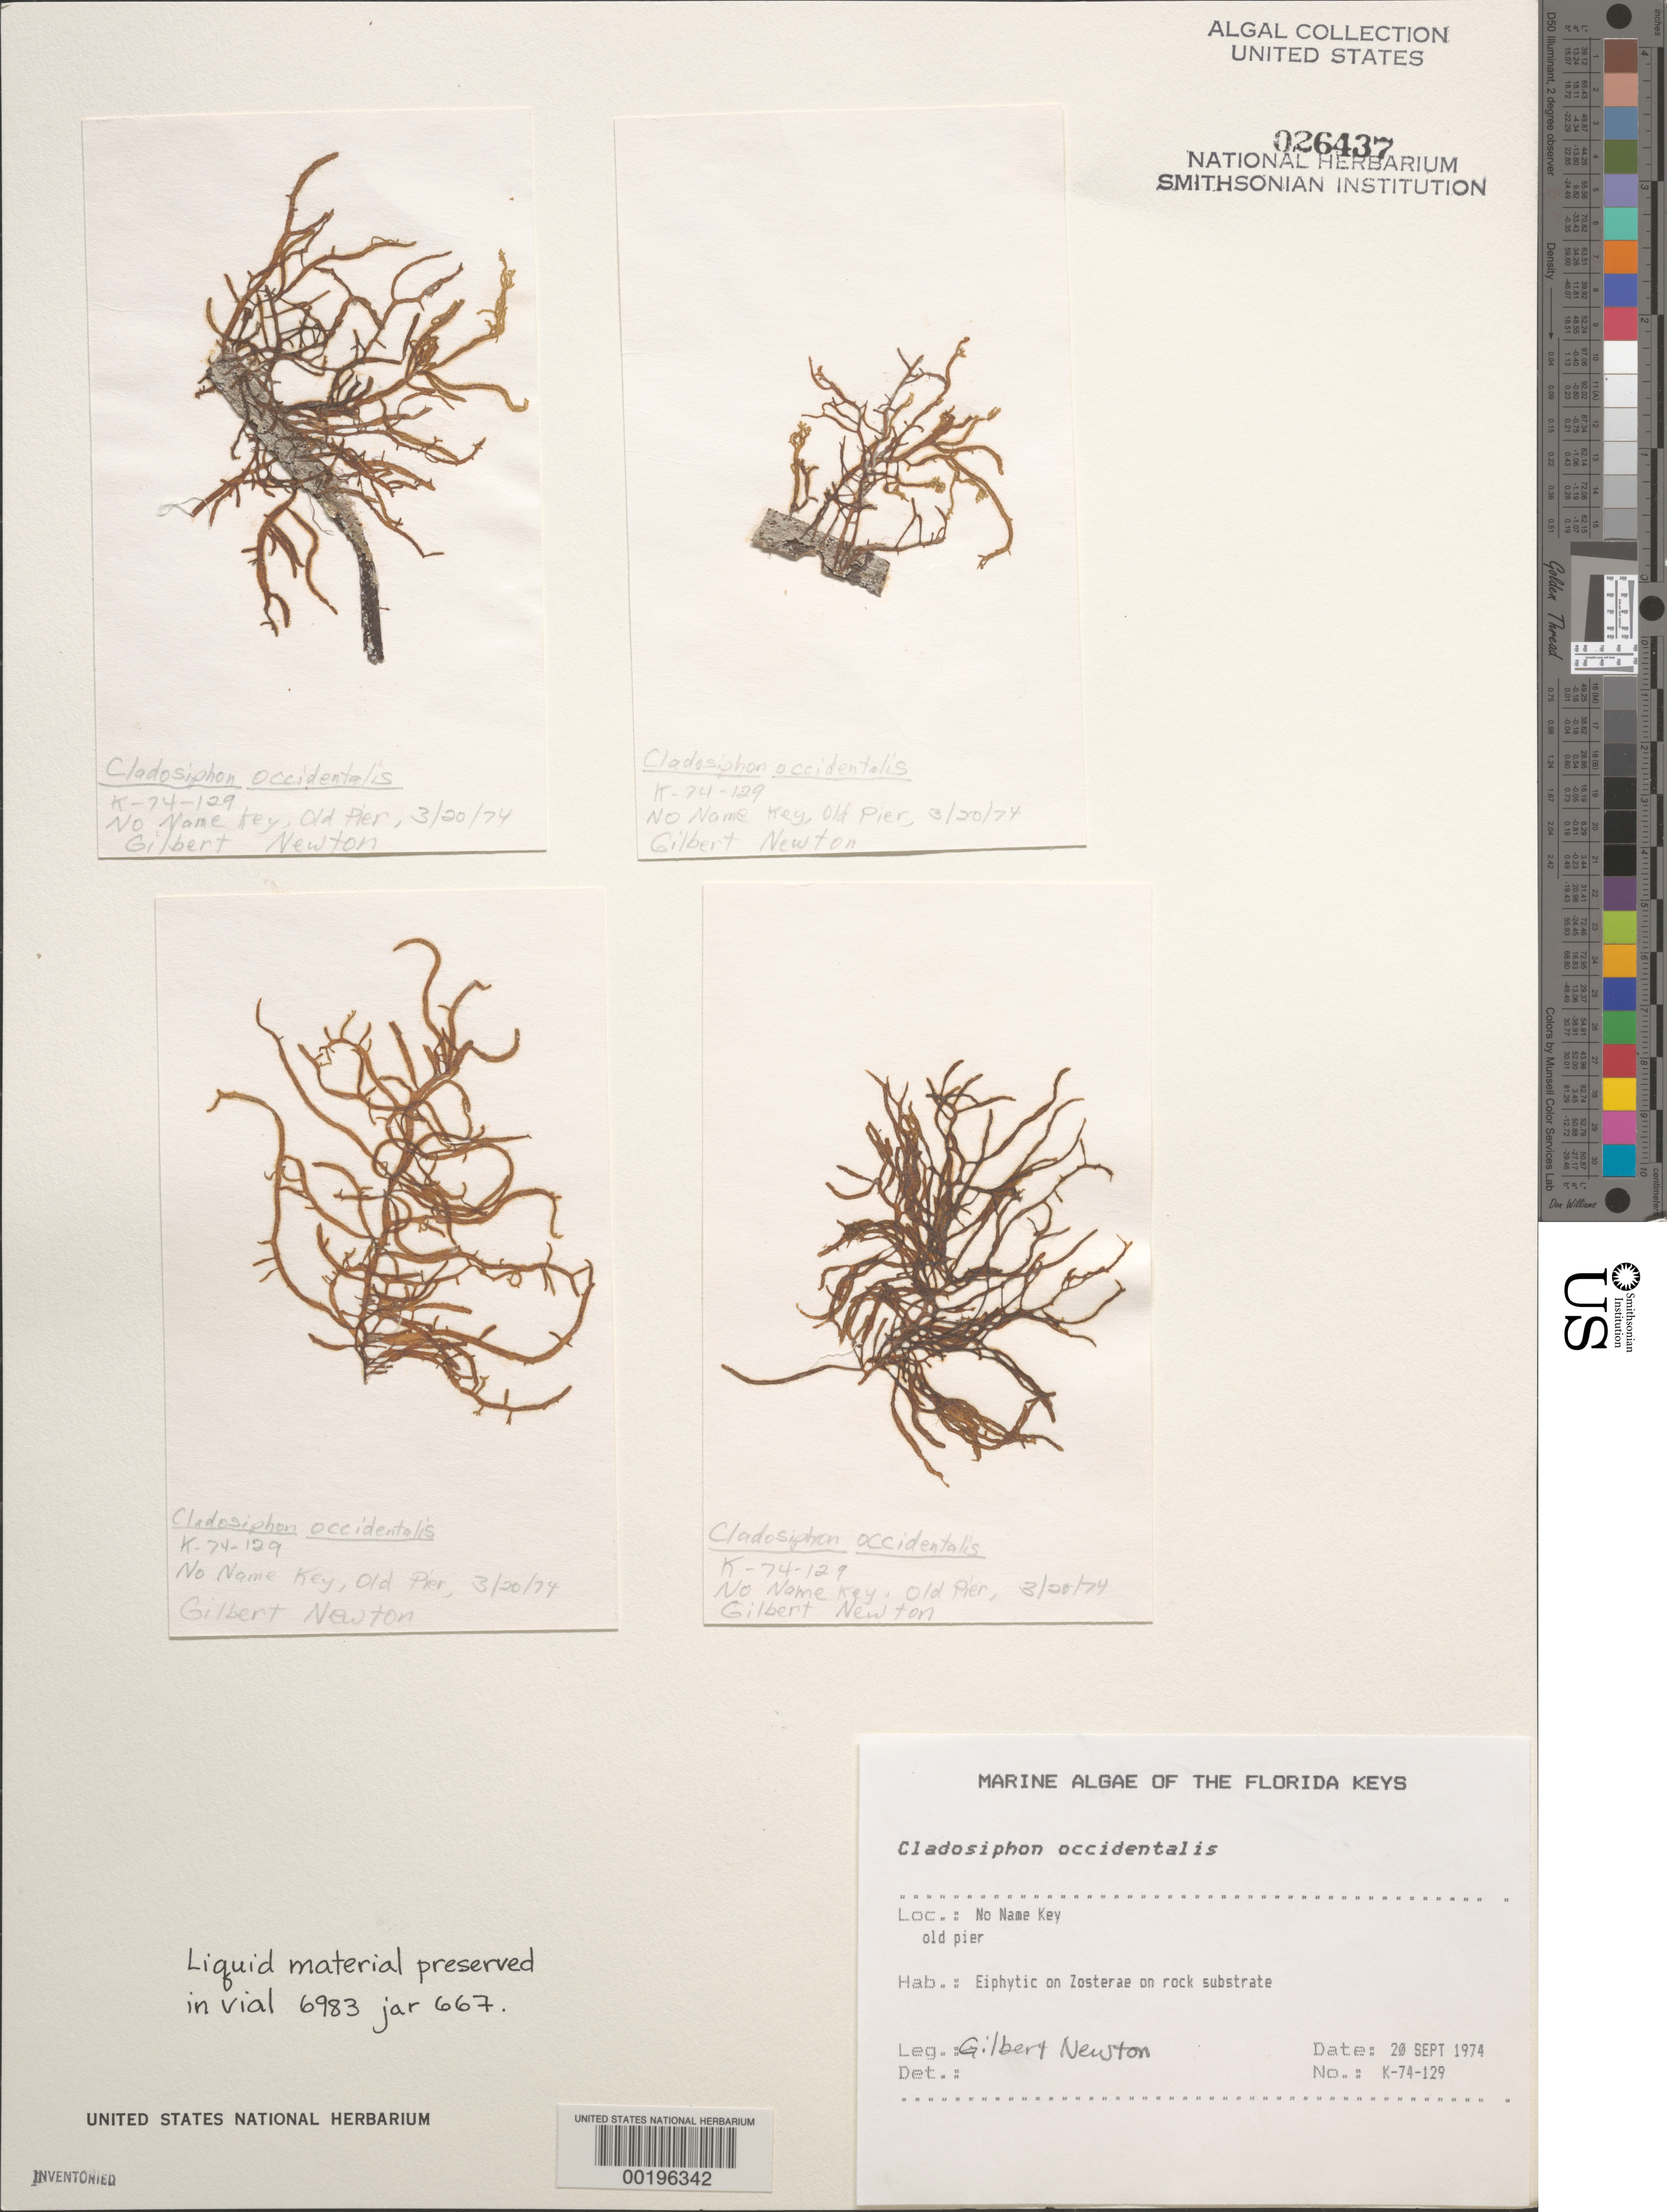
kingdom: Chromista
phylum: Ochrophyta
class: Phaeophyceae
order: Ectocarpales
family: Chordariaceae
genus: Cladosiphon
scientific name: Cladosiphon occidentalis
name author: Kylin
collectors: G. Newton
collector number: K-74-129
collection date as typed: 20 Mar 1974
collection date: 1974-03-20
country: United States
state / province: Florida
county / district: Monroe County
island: No Name Key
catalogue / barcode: US 26437